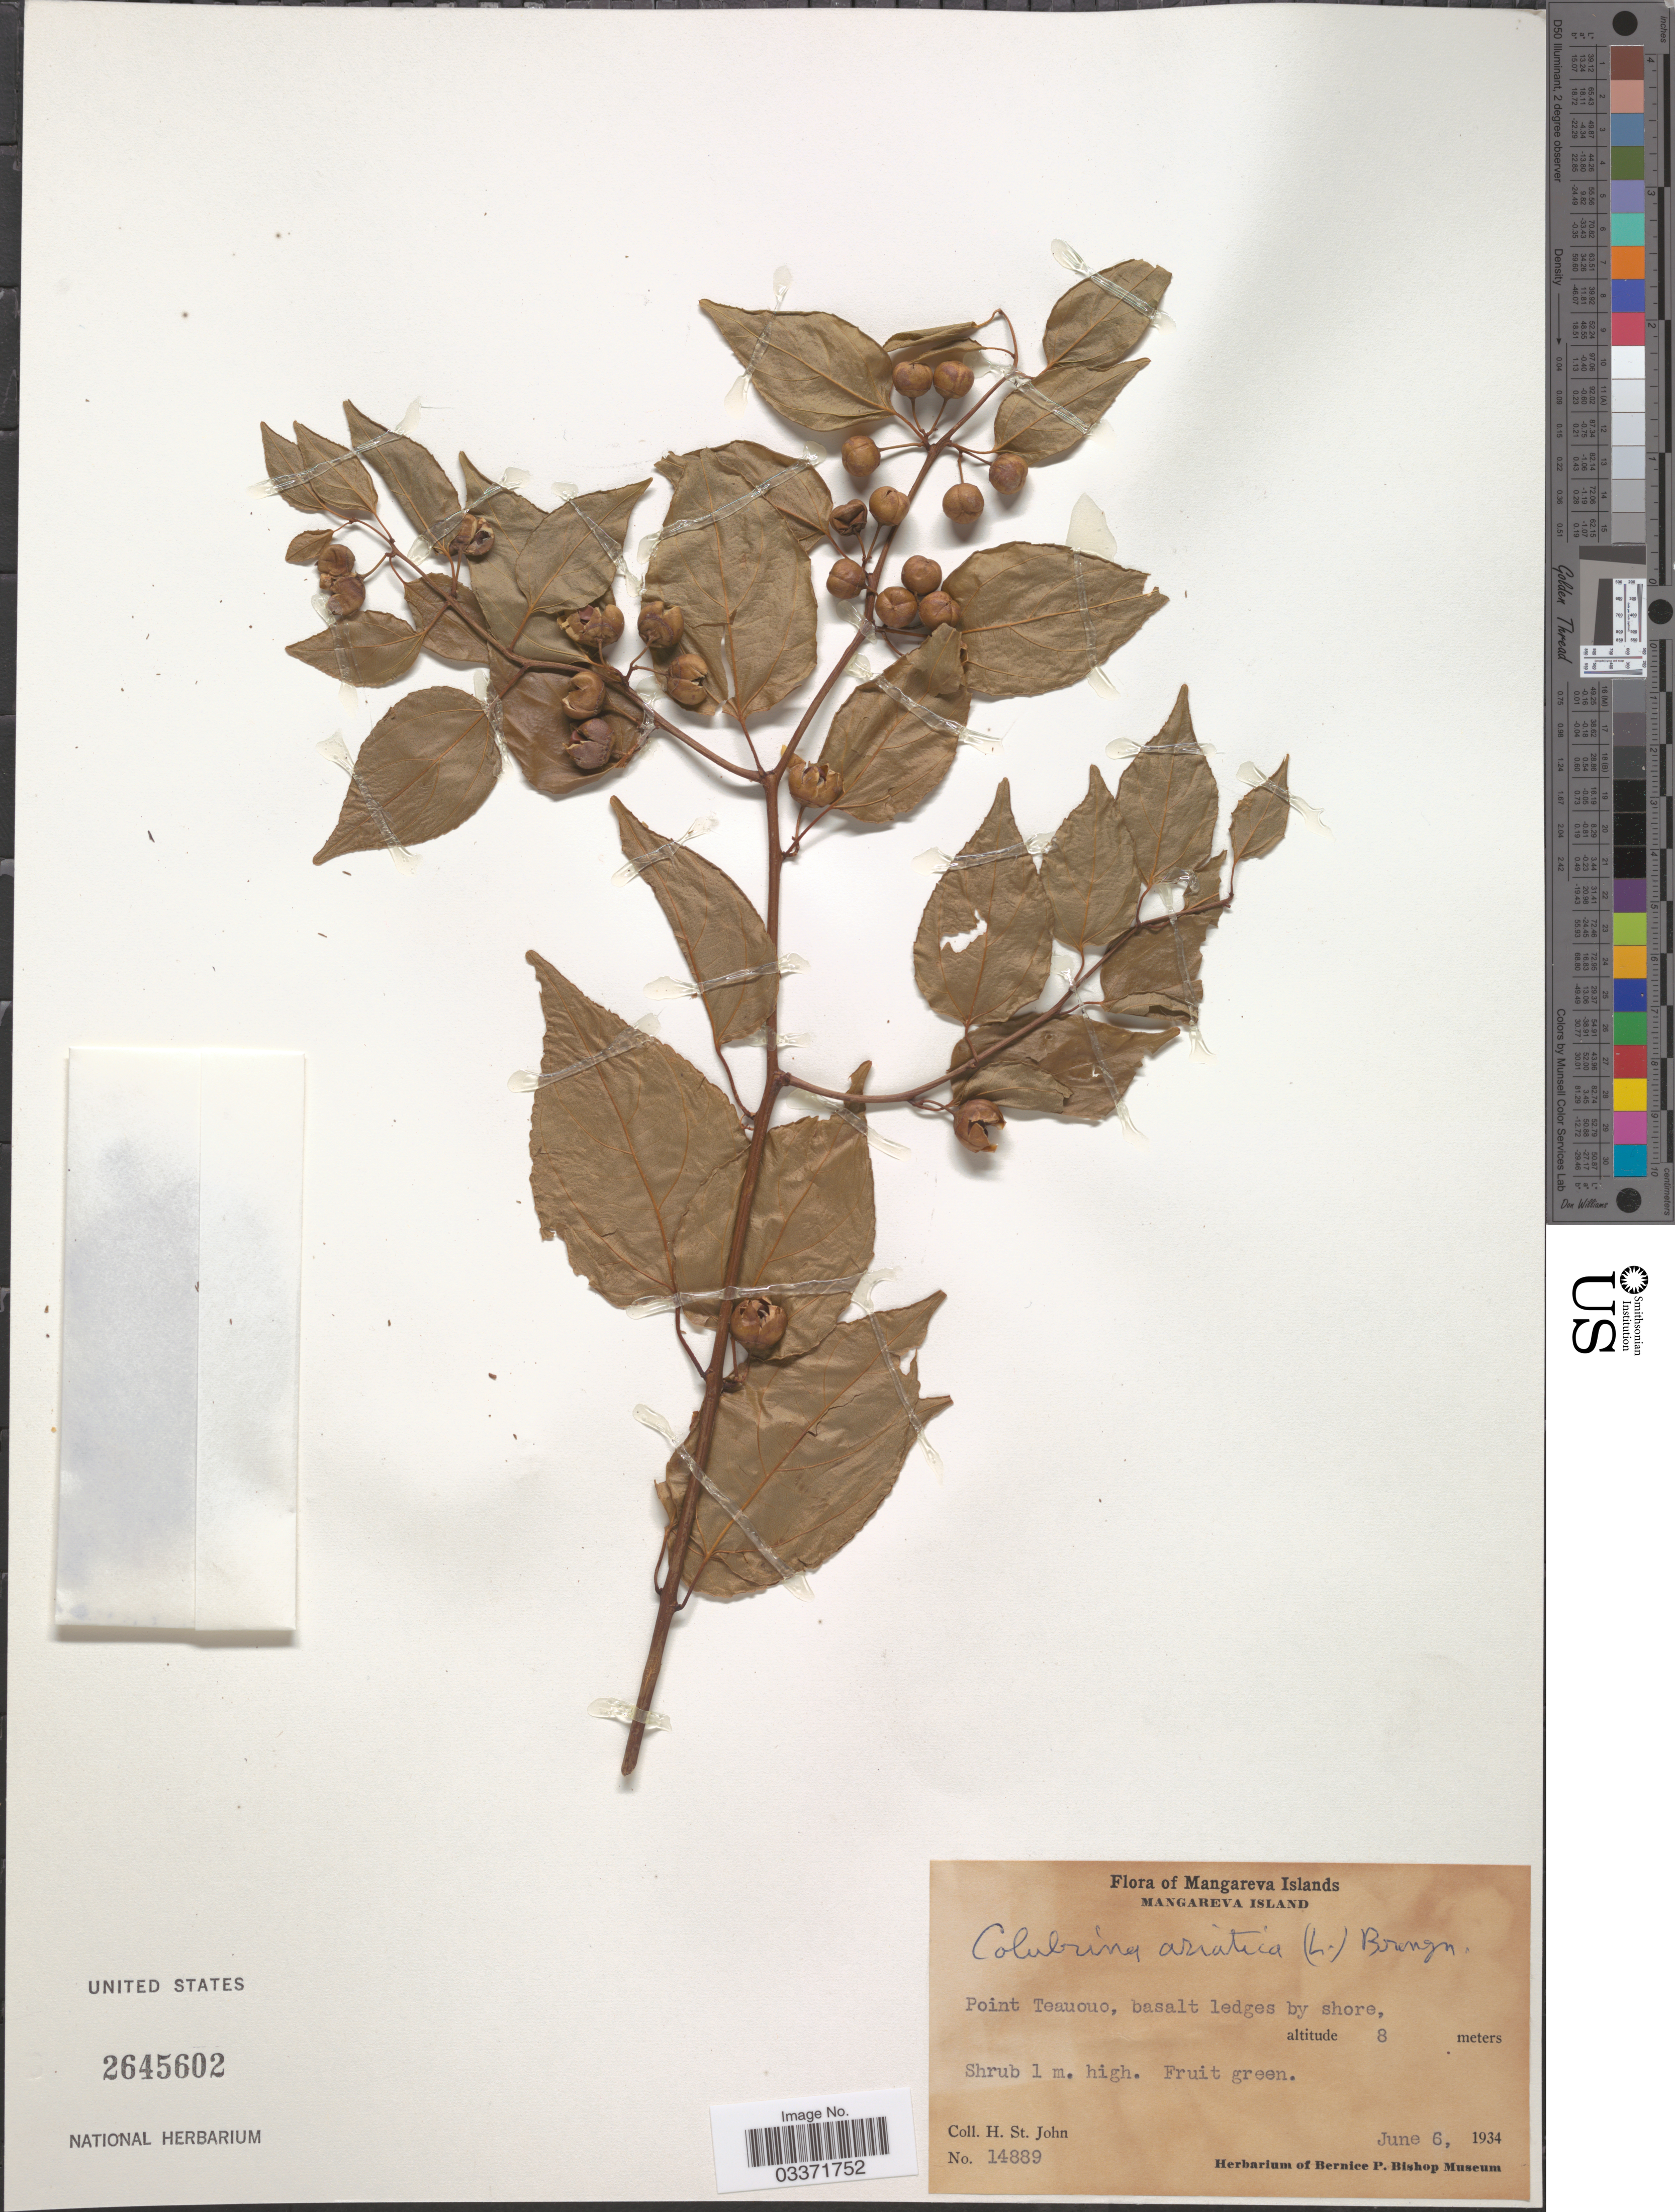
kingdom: Plantae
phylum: Tracheophyta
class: Magnoliopsida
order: Rosales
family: Rhamnaceae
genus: Colubrina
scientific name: Colubrina asiatica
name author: (L.) Brongn.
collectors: H. St. John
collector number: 14889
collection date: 1934-06-06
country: French Polynesia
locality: Mangareva Islands, Mangareva Island, Point Teauouo.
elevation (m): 8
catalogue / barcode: US 2645602